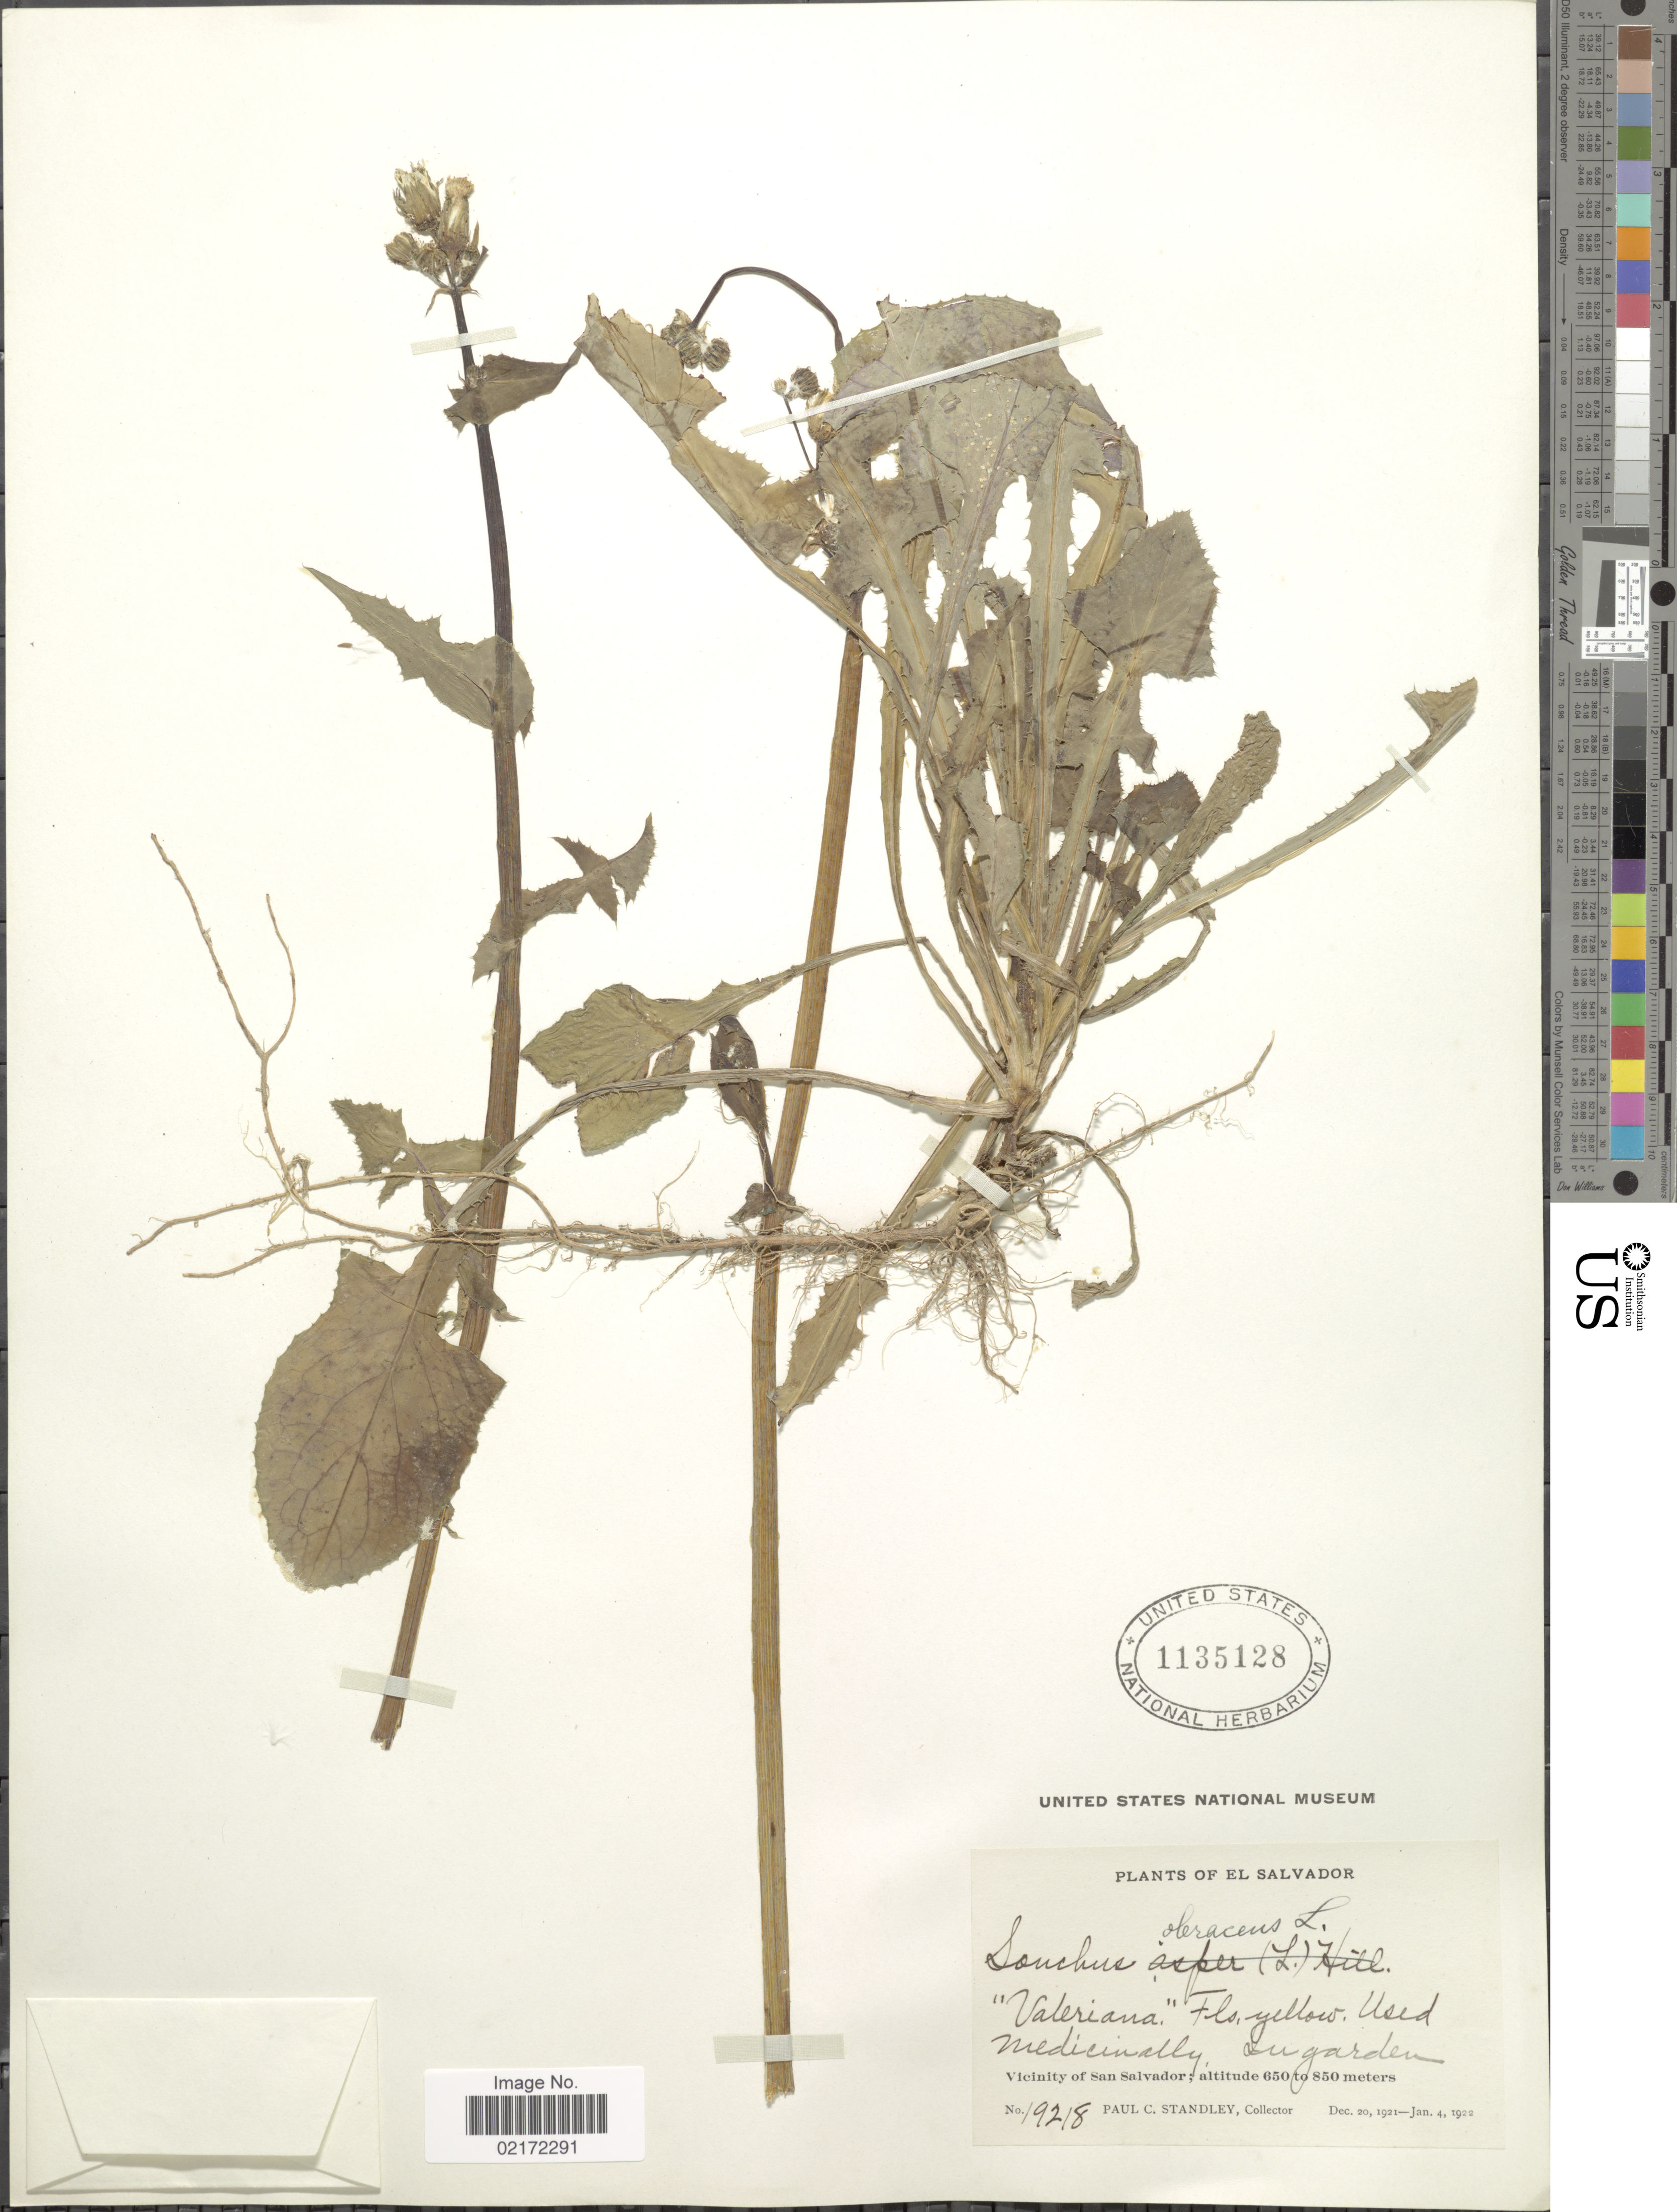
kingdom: Plantae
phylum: Tracheophyta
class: Magnoliopsida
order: Asterales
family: Asteraceae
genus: Sonchus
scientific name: Sonchus oleraceus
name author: L.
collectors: P. C. Standley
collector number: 19218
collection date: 1921-12-20/1922-01-04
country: El Salvador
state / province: San Salvador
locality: In garden. Vicinity of San Salvador.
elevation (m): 650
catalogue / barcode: US 1135128